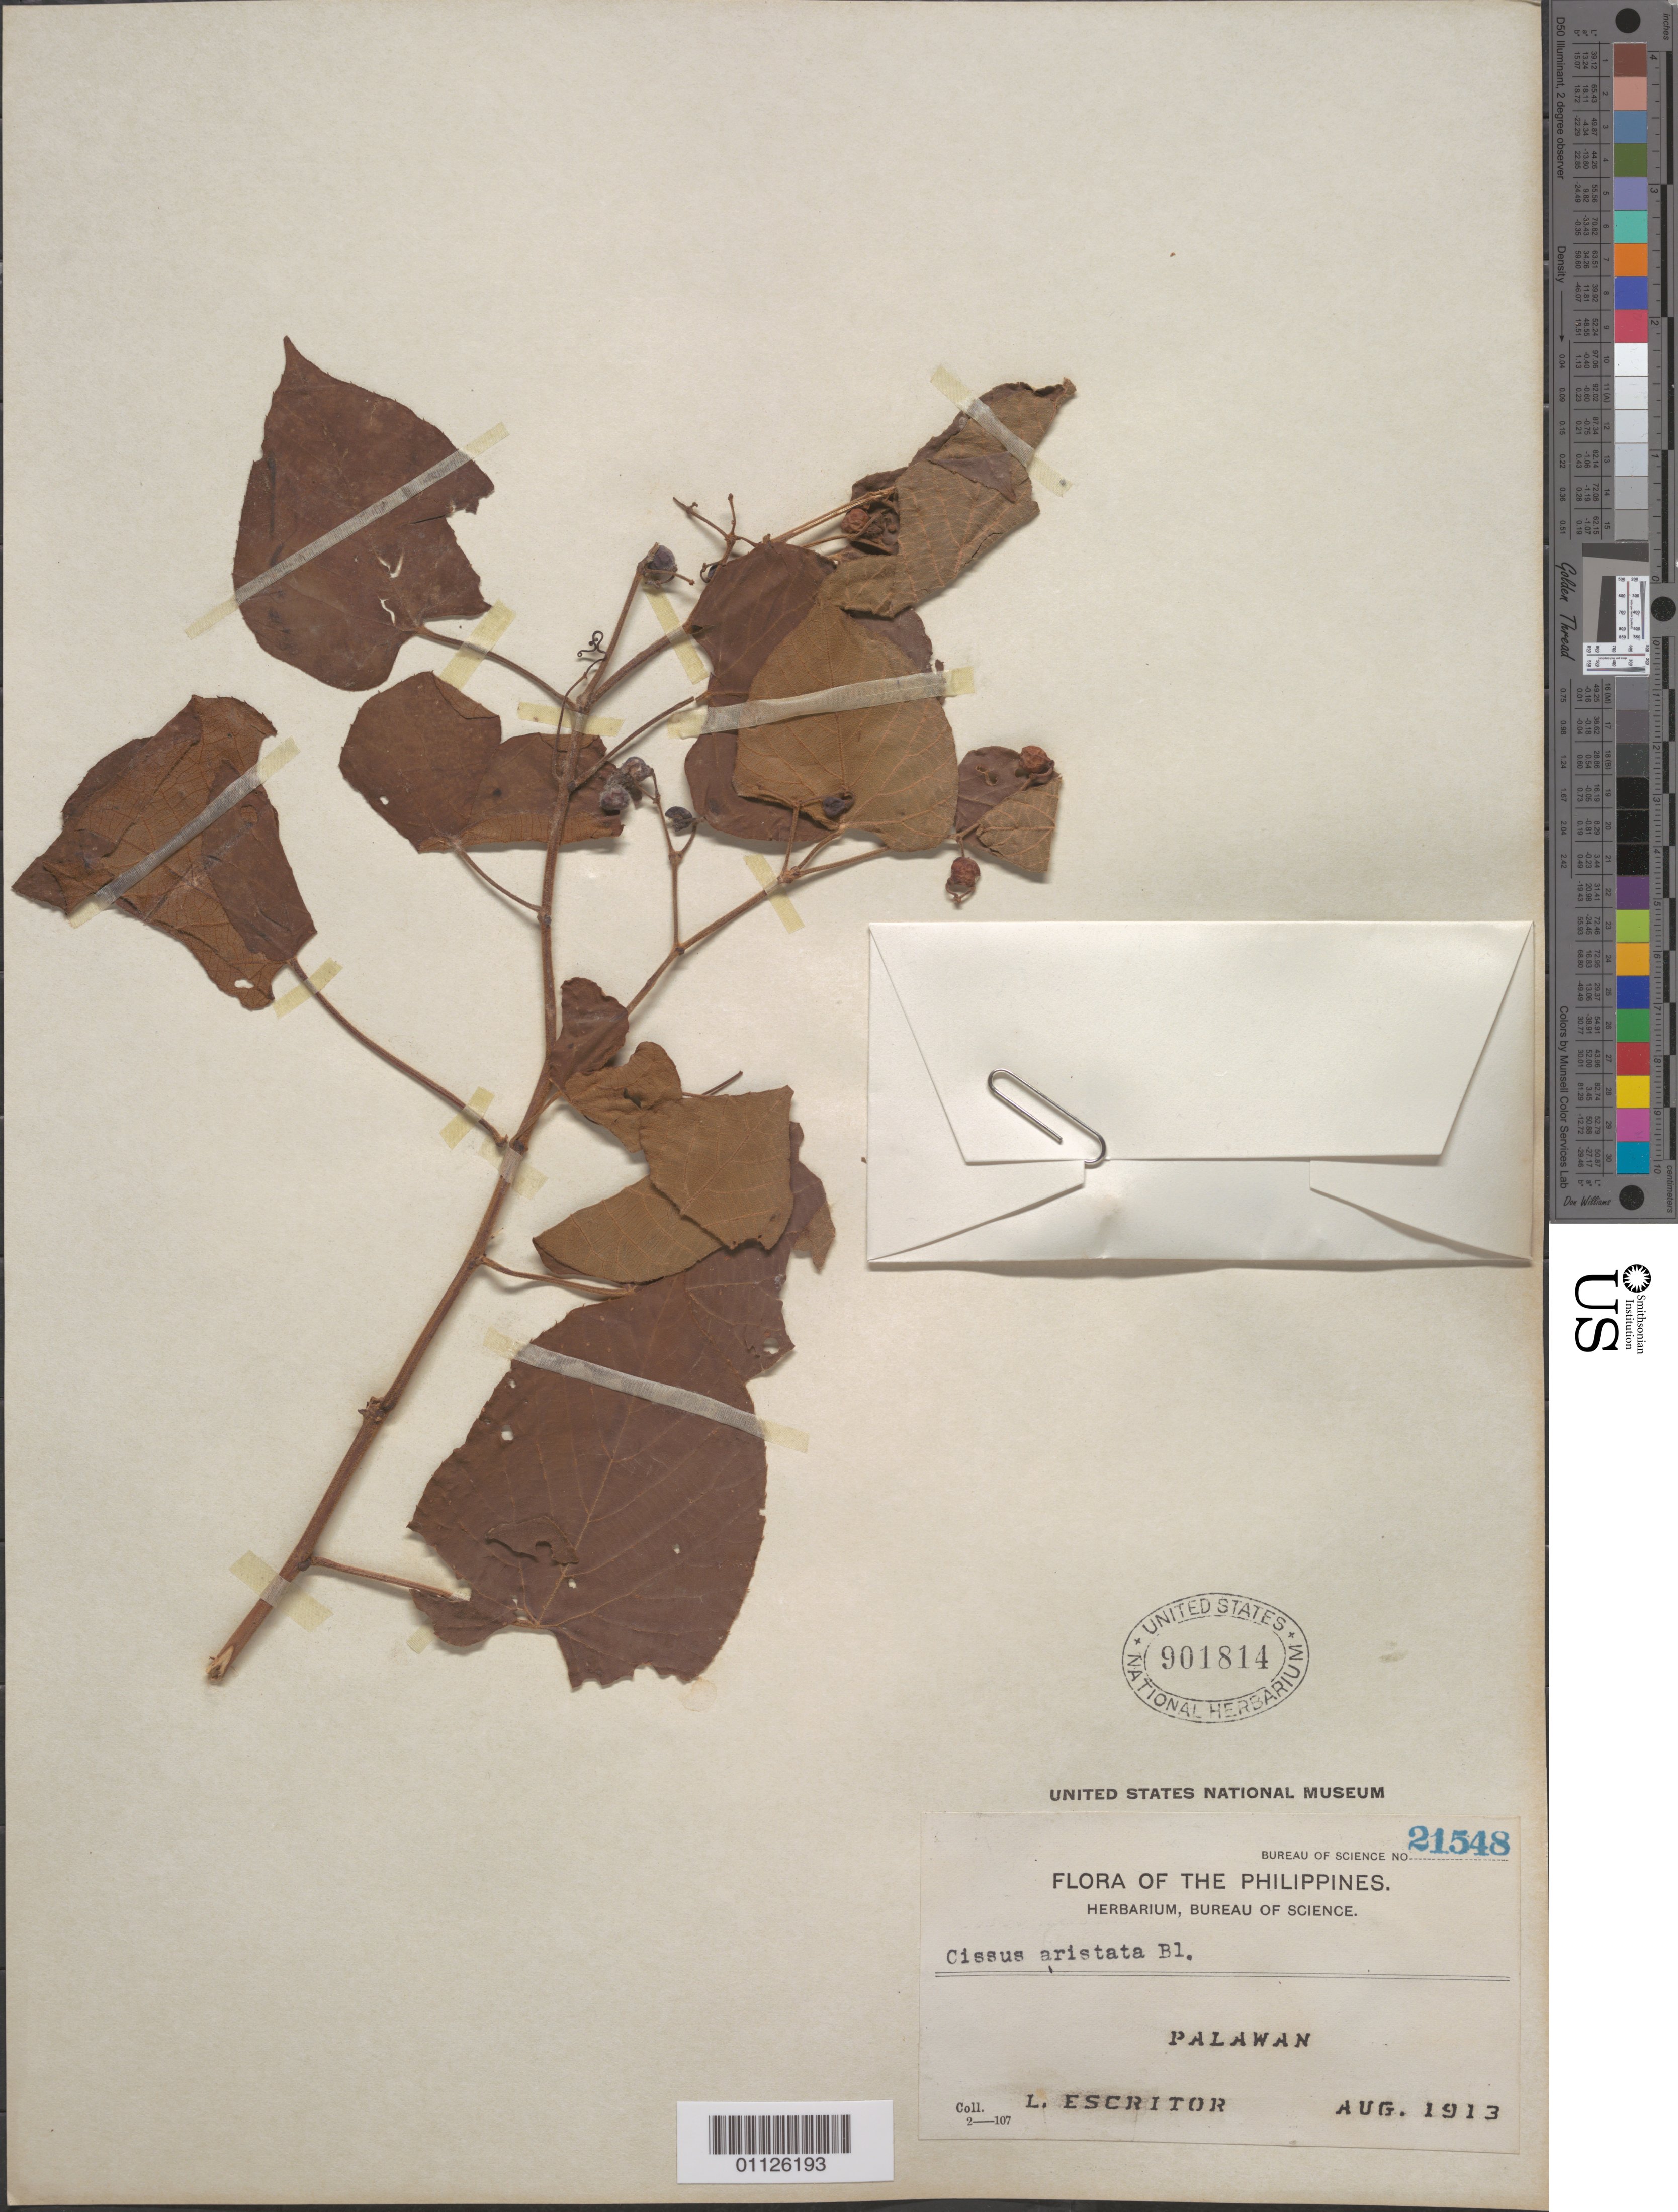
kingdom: Plantae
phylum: Tracheophyta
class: Magnoliopsida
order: Vitales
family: Vitaceae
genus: Cissus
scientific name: Cissus adnata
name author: Roxb.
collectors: L. Escritor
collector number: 21548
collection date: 1913-08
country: Philippines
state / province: Mimaropa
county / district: Palawan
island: Palawan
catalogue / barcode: US 901814